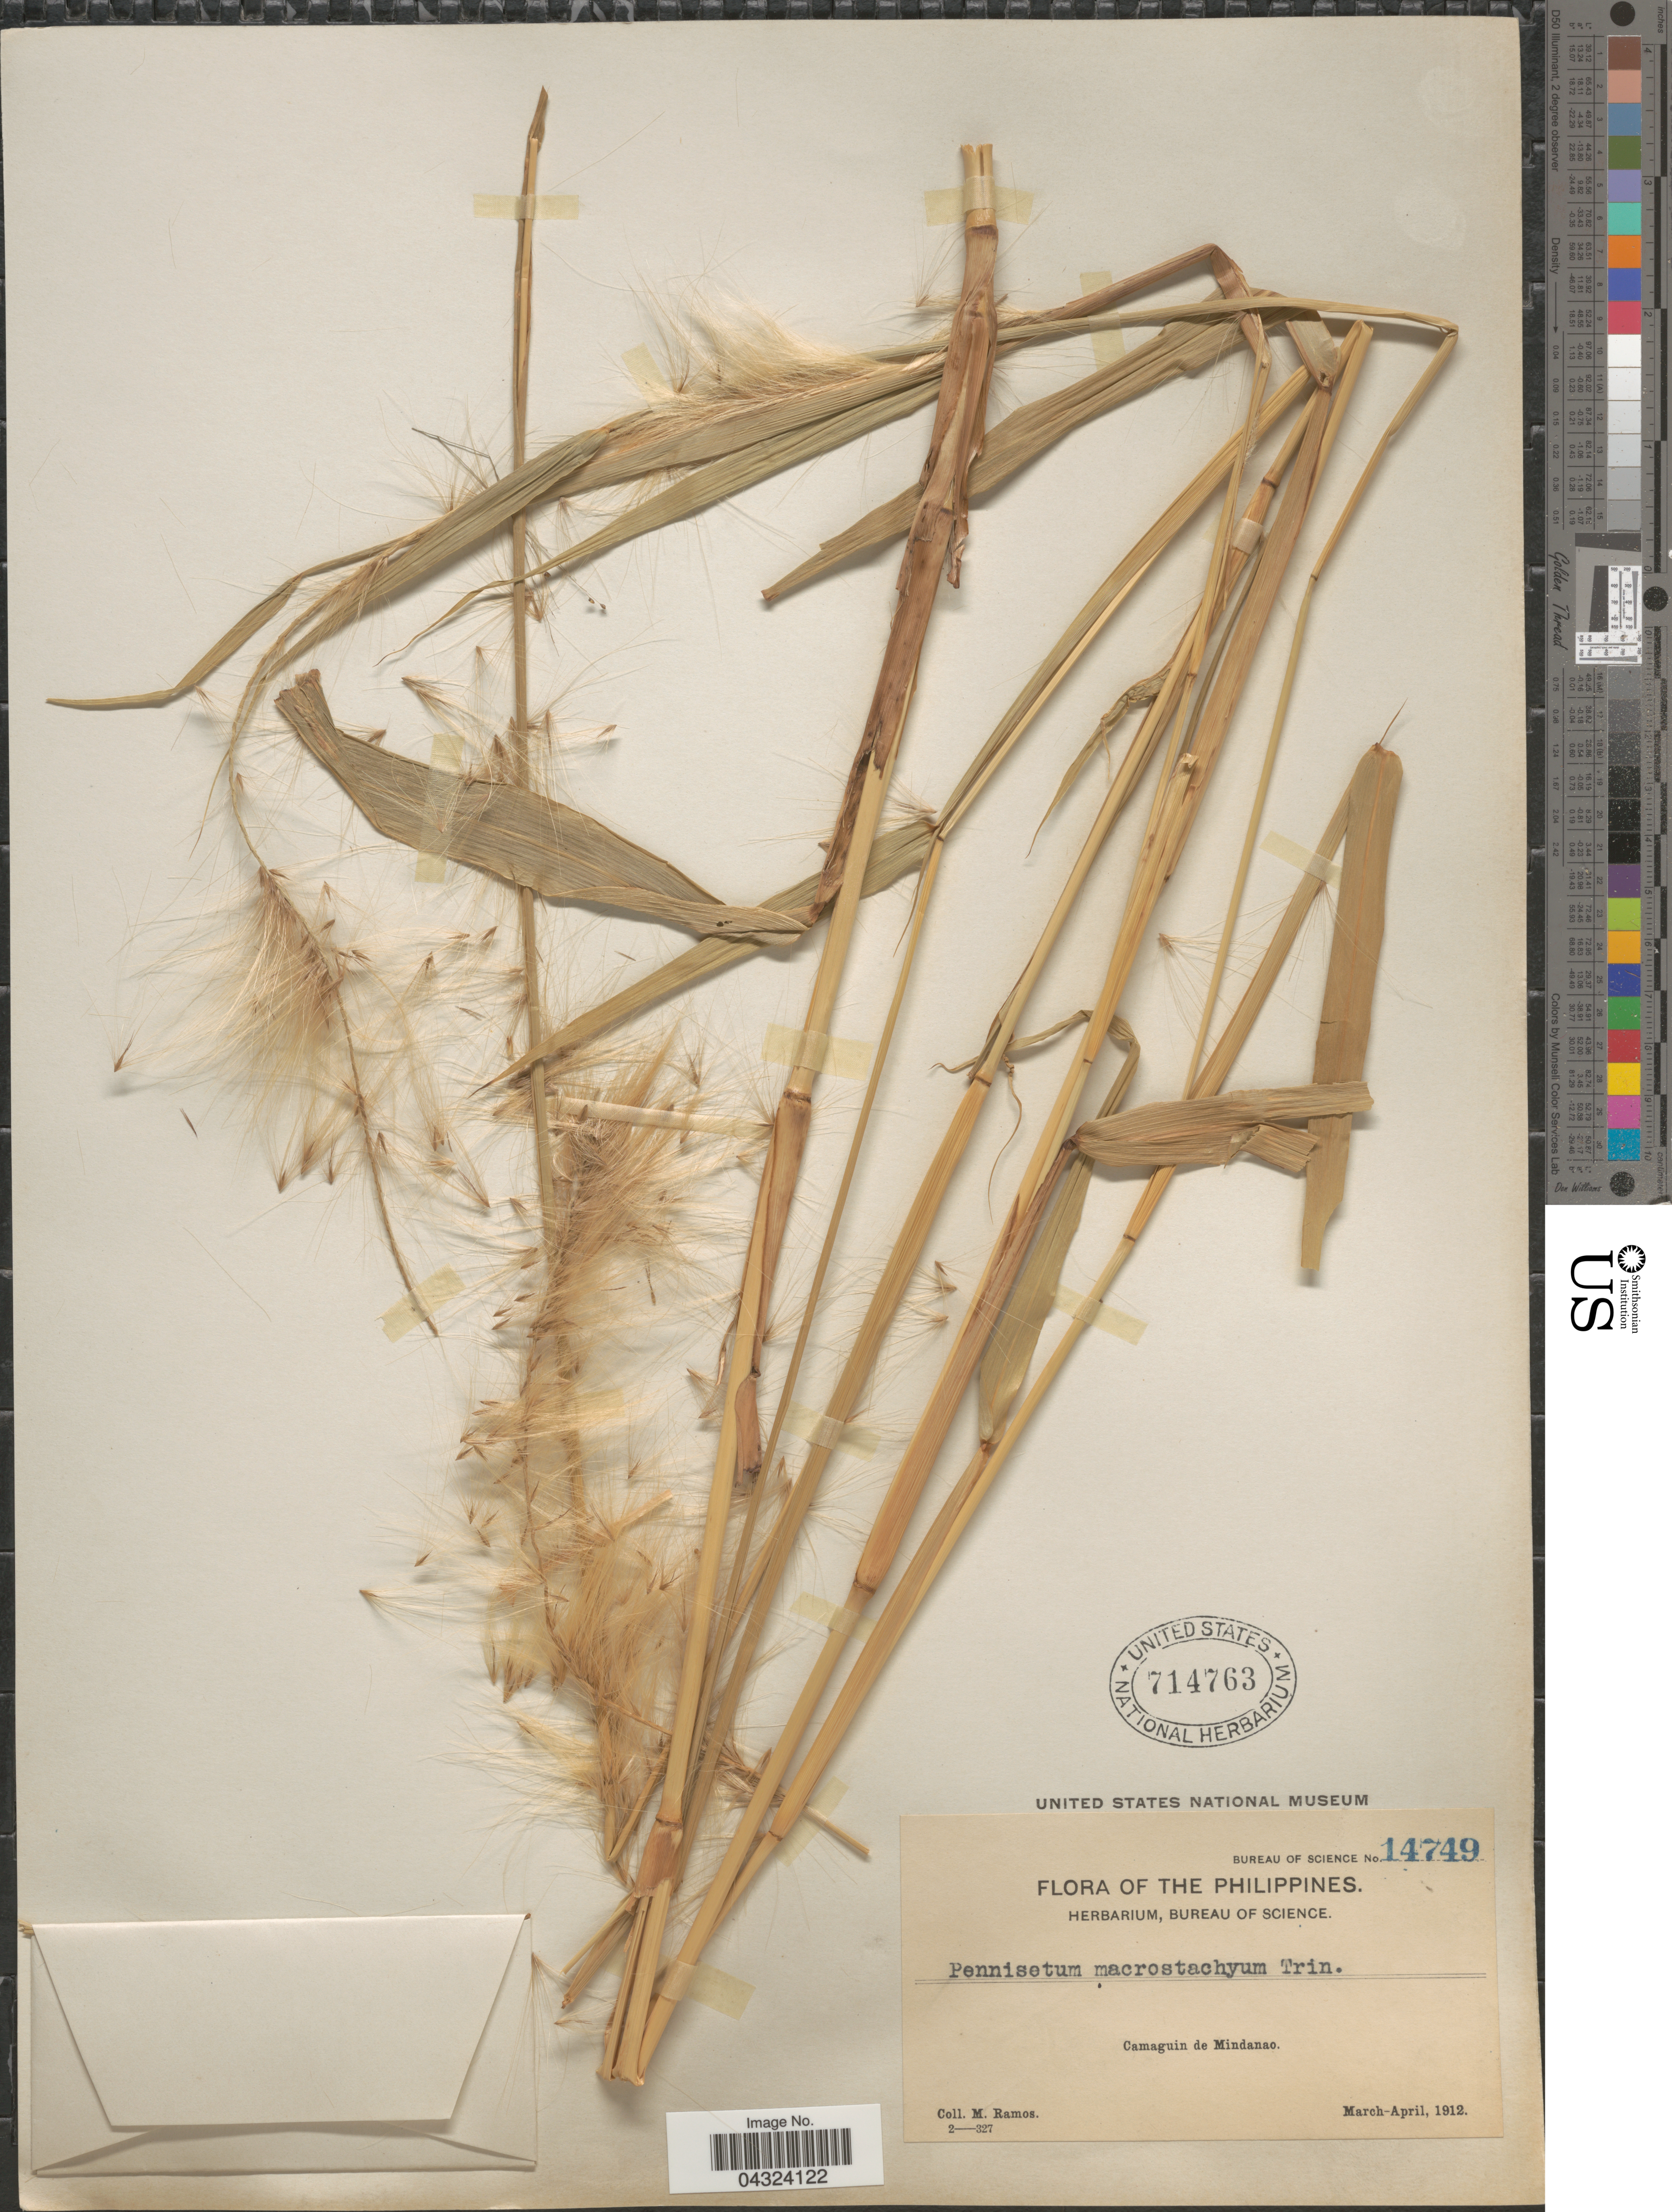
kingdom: Plantae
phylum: Tracheophyta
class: Liliopsida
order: Poales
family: Poaceae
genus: Cenchrus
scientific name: Cenchrus elegans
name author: (Hassk.) Veldkamp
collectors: M. Ramos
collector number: Bureau Of Science 14749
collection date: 1912-03/1912-04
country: Philippines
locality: Camaguin de Mindanao.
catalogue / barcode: US 714763